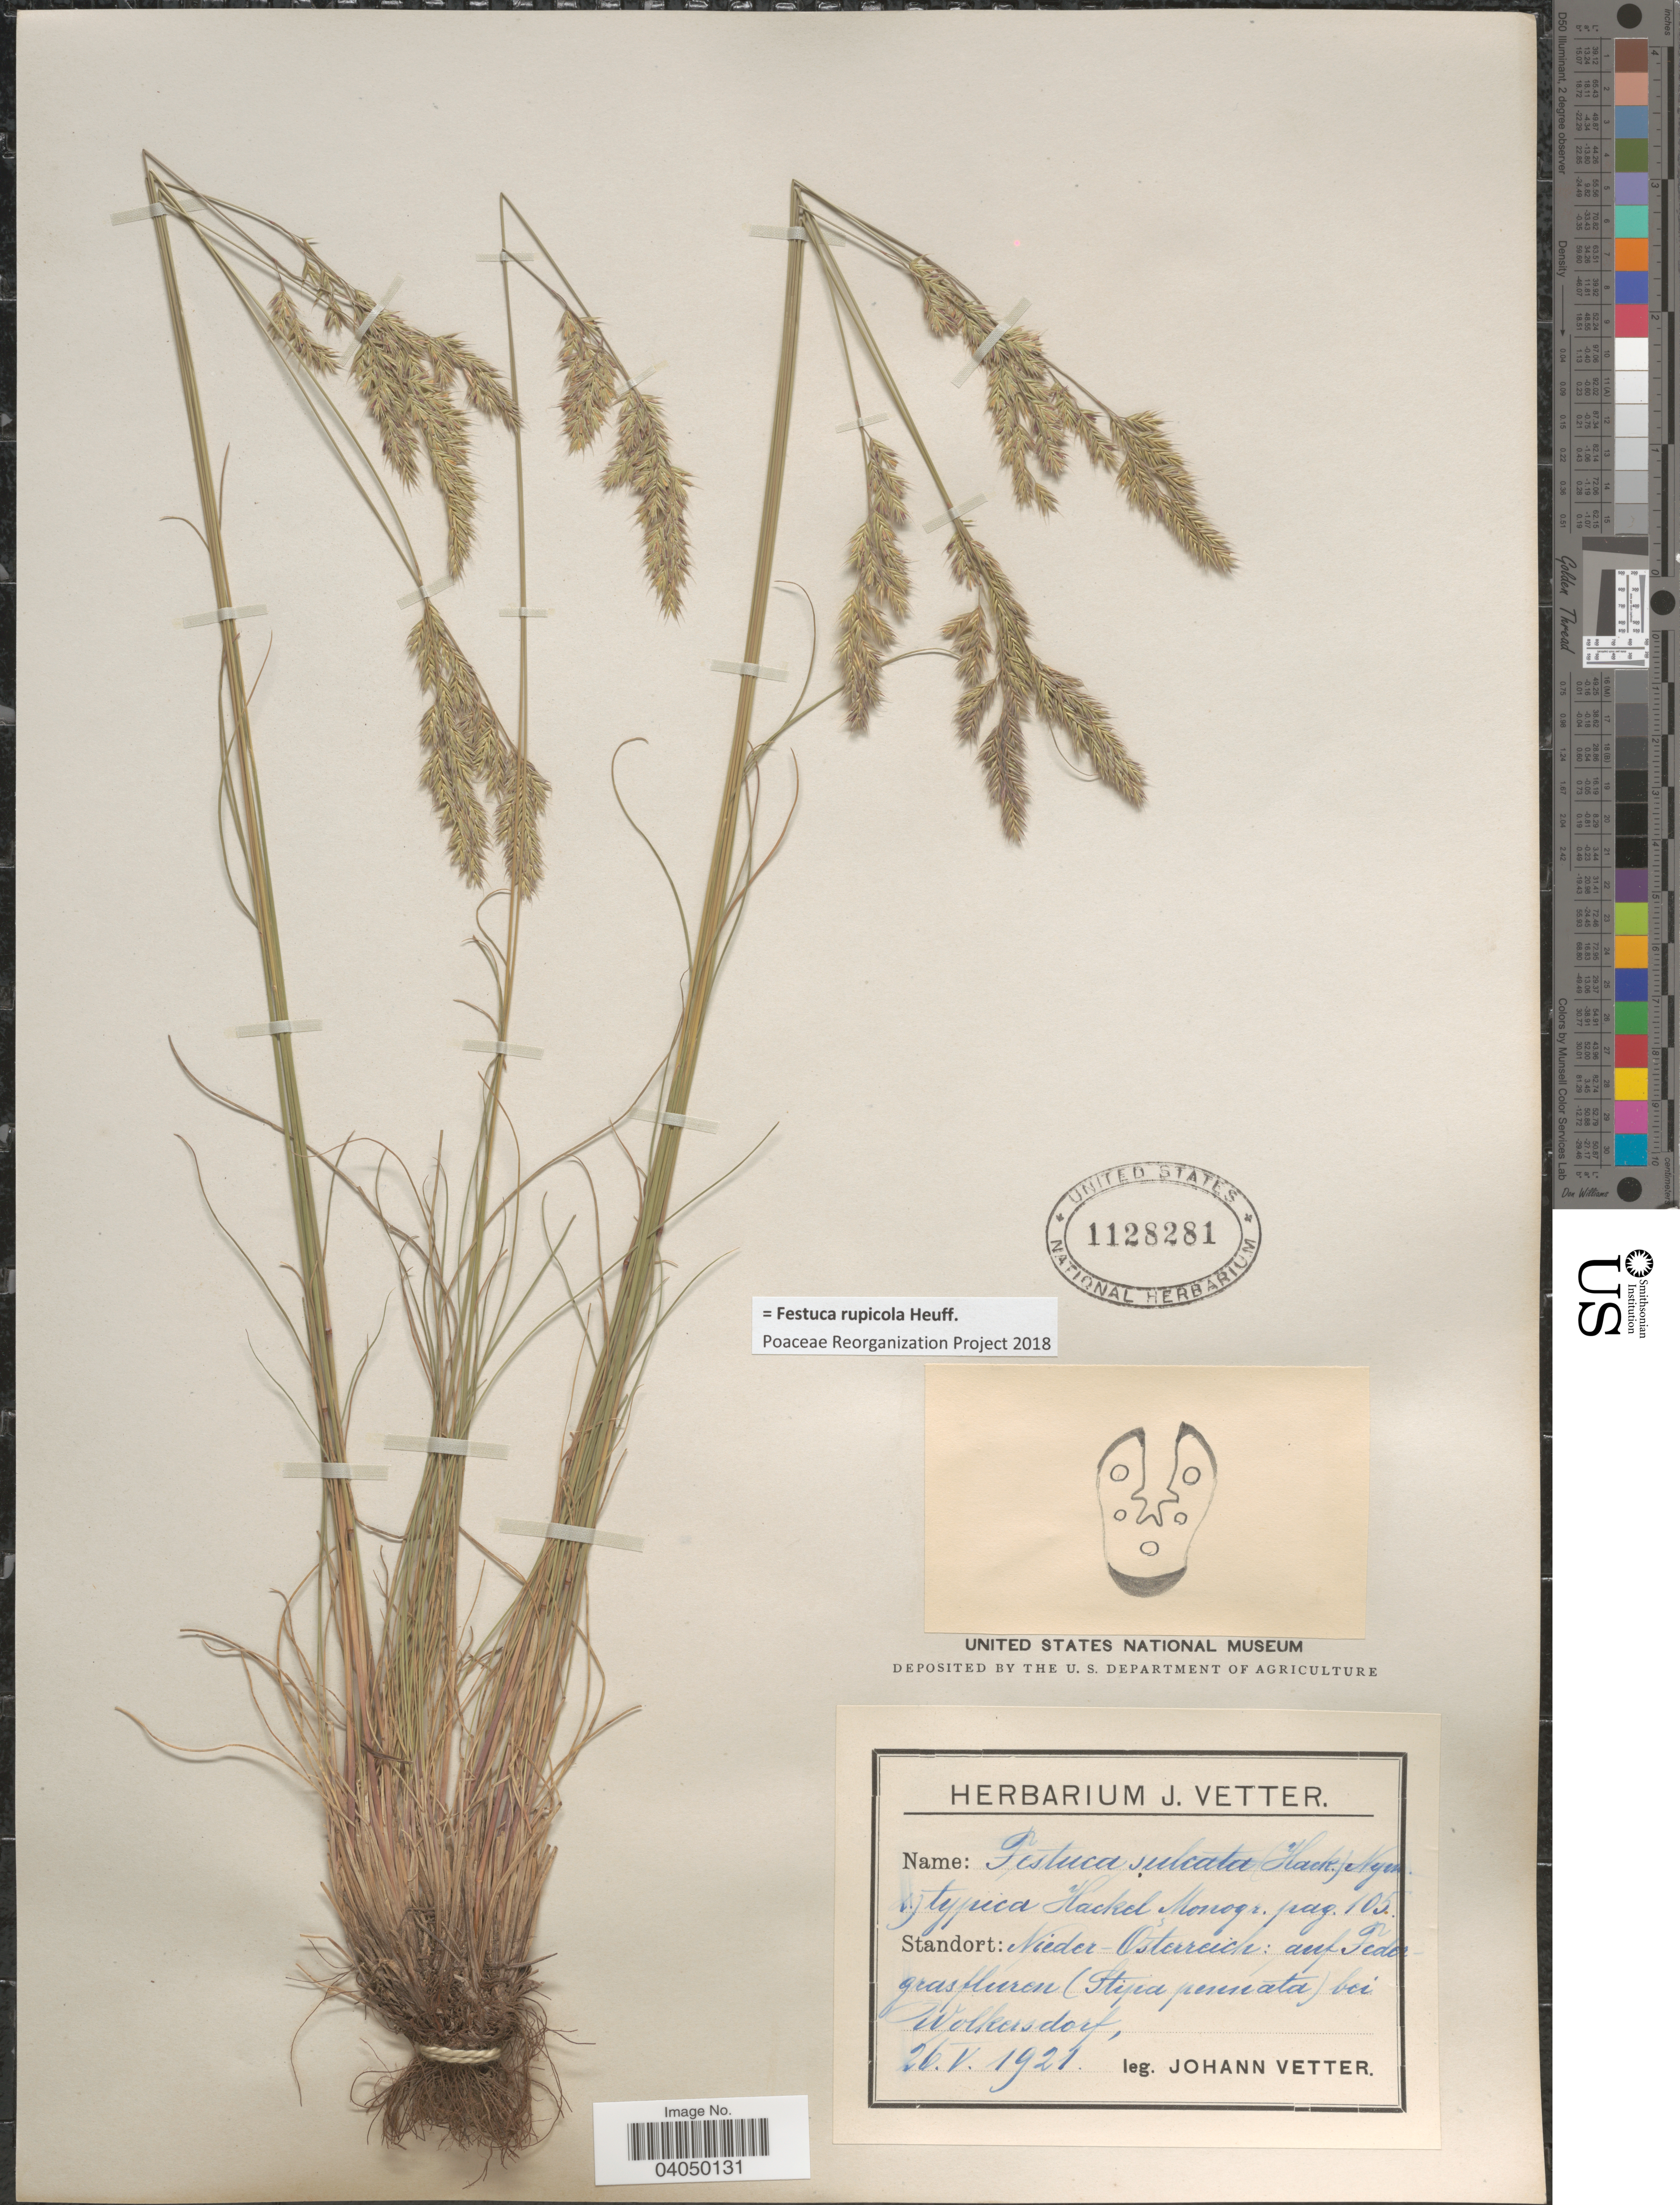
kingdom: Plantae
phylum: Tracheophyta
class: Liliopsida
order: Poales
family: Poaceae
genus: Festuca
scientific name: Festuca rupicola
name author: Heuff.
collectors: J. Vetter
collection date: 1921-05-26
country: Austria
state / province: Niederosterreich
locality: Auf Federgrasfluren (Stipa pennata) bei Wolkensdorf.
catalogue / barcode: US 1128281